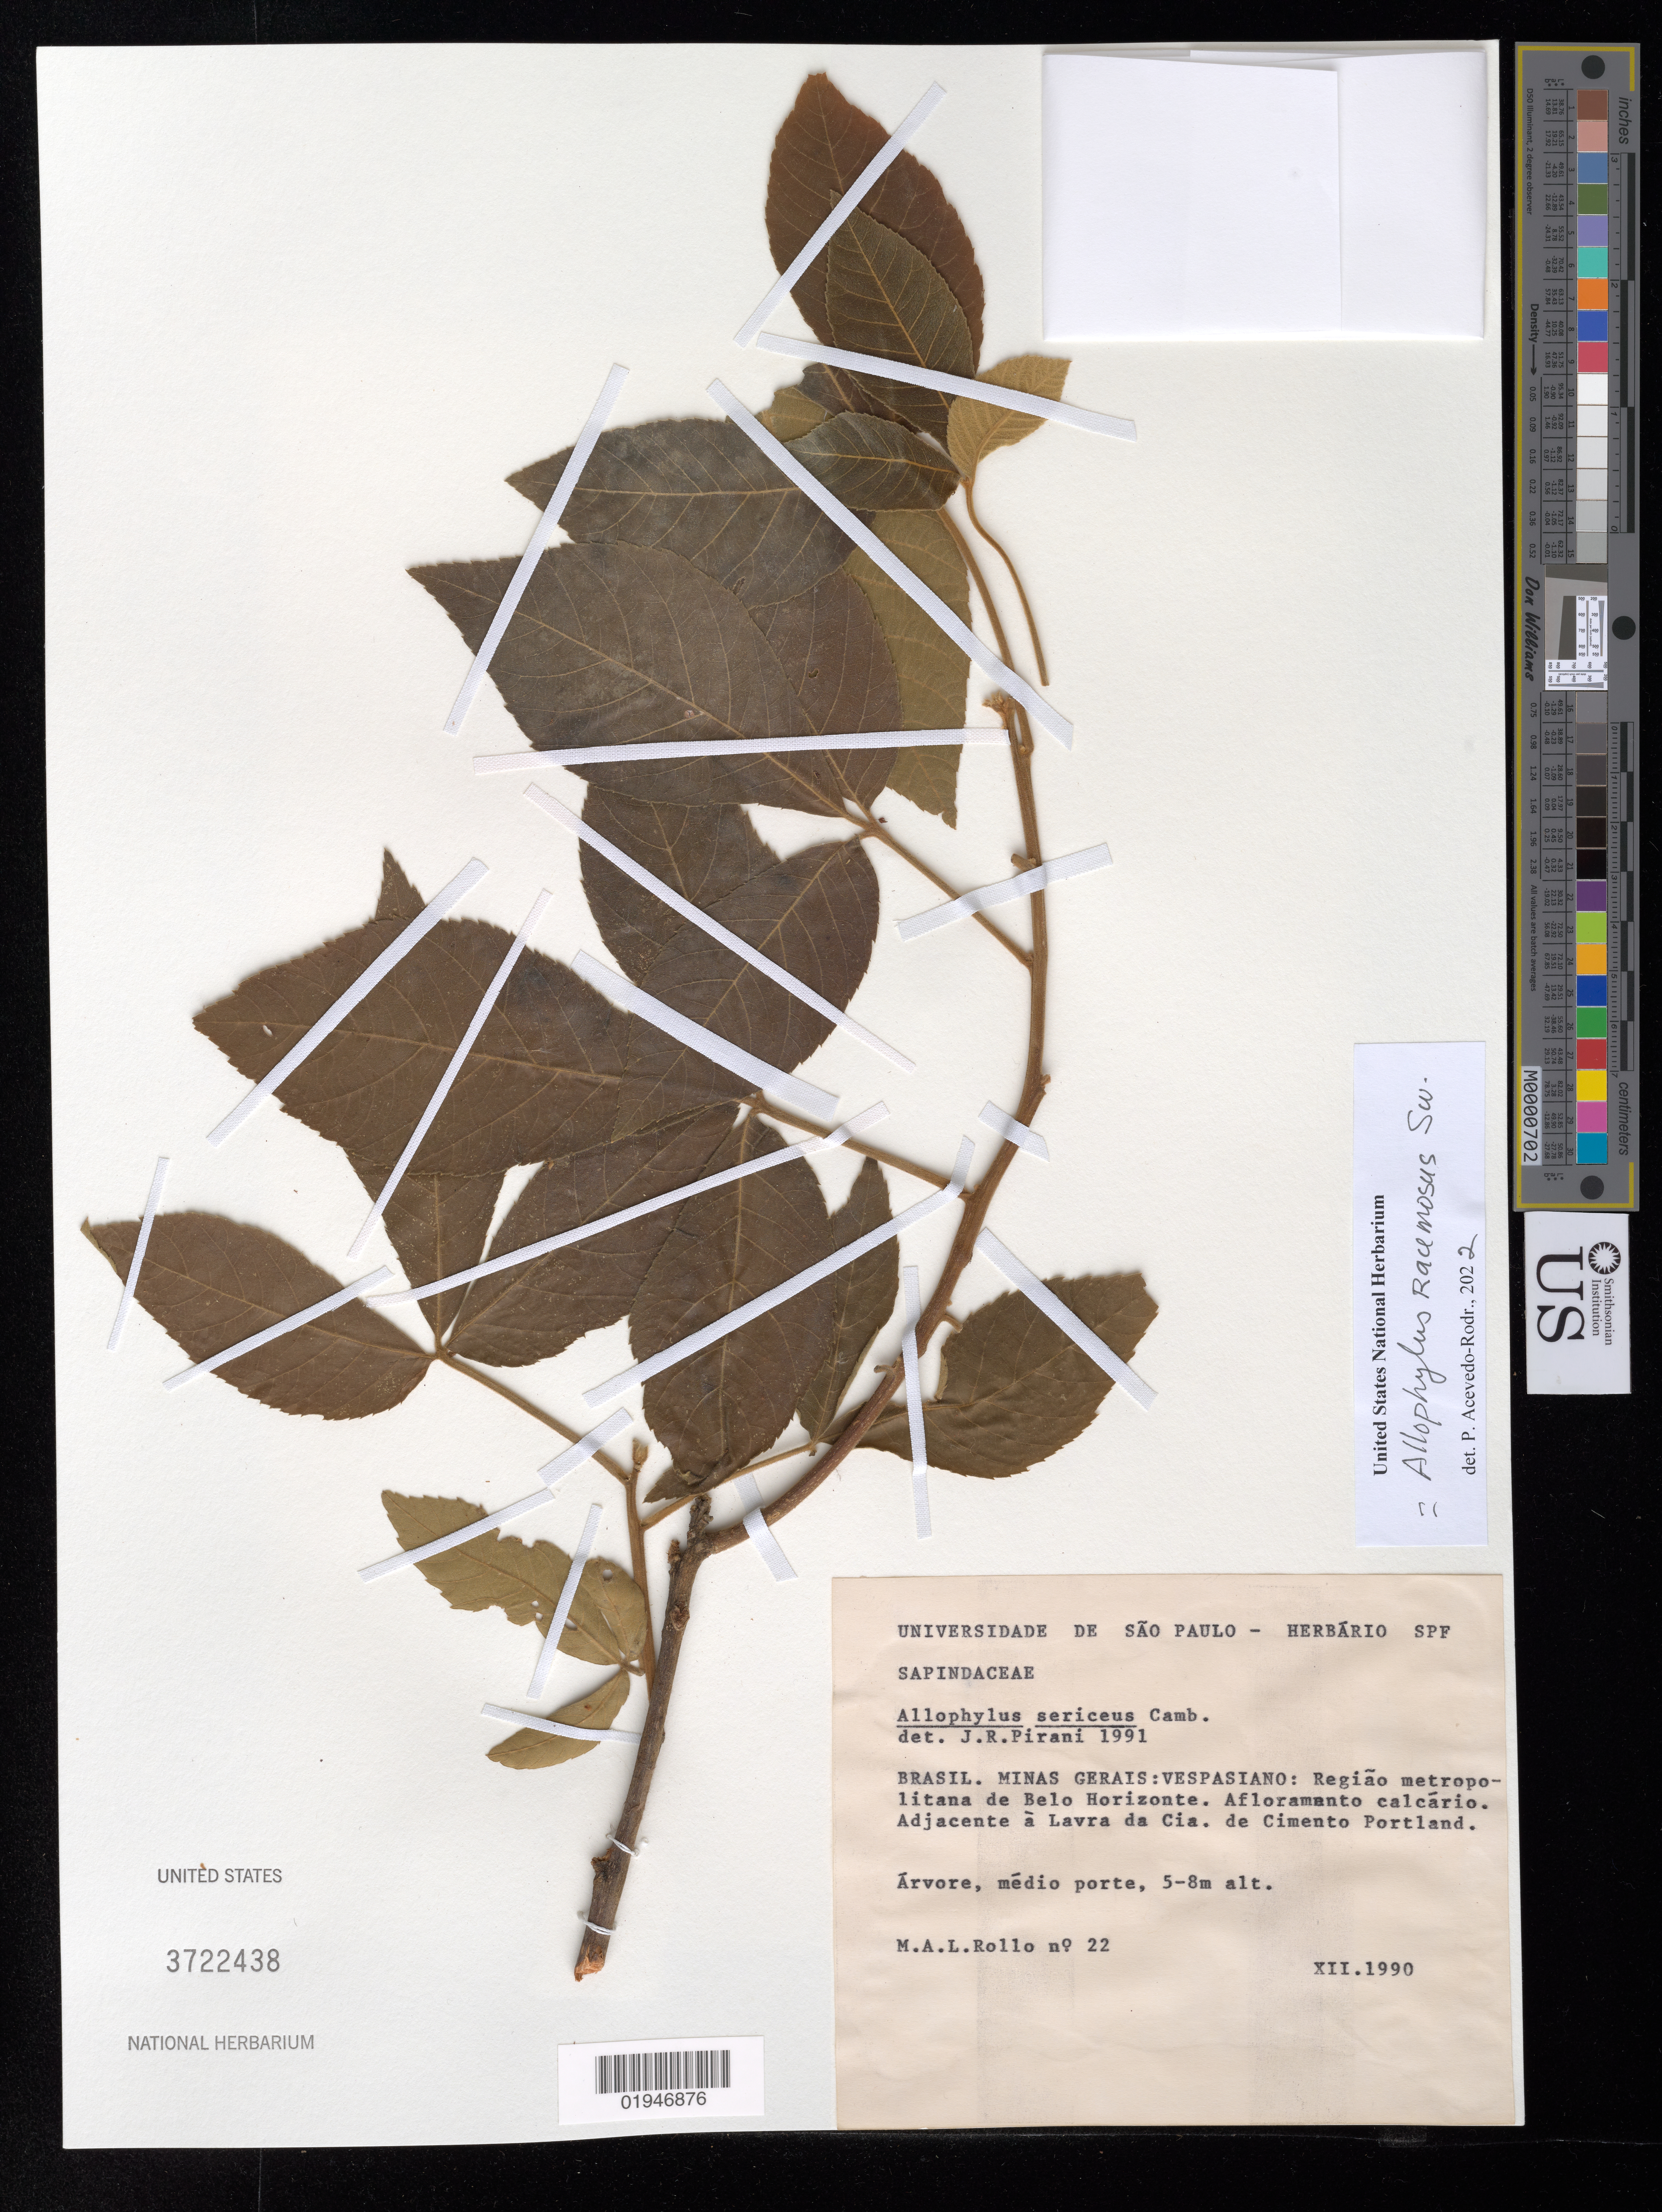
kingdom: Plantae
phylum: Tracheophyta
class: Magnoliopsida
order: Sapindales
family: Sapindaceae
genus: Allophylus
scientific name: Allophylus racemosus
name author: Sw.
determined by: Acevedo-Rodríguez, P., (BOT), Smithsonian Institution - National Museum of Natural History (UNITED STATES)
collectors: M. Rollo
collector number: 22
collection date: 1990-12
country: Brazil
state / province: Minas Gerais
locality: Vespasiano. Regiã metropolitana de Belo Horizonte. Adjacent à Lavra da Cia. de Cimento Portlans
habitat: Afloramento calcário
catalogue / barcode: US 3722438